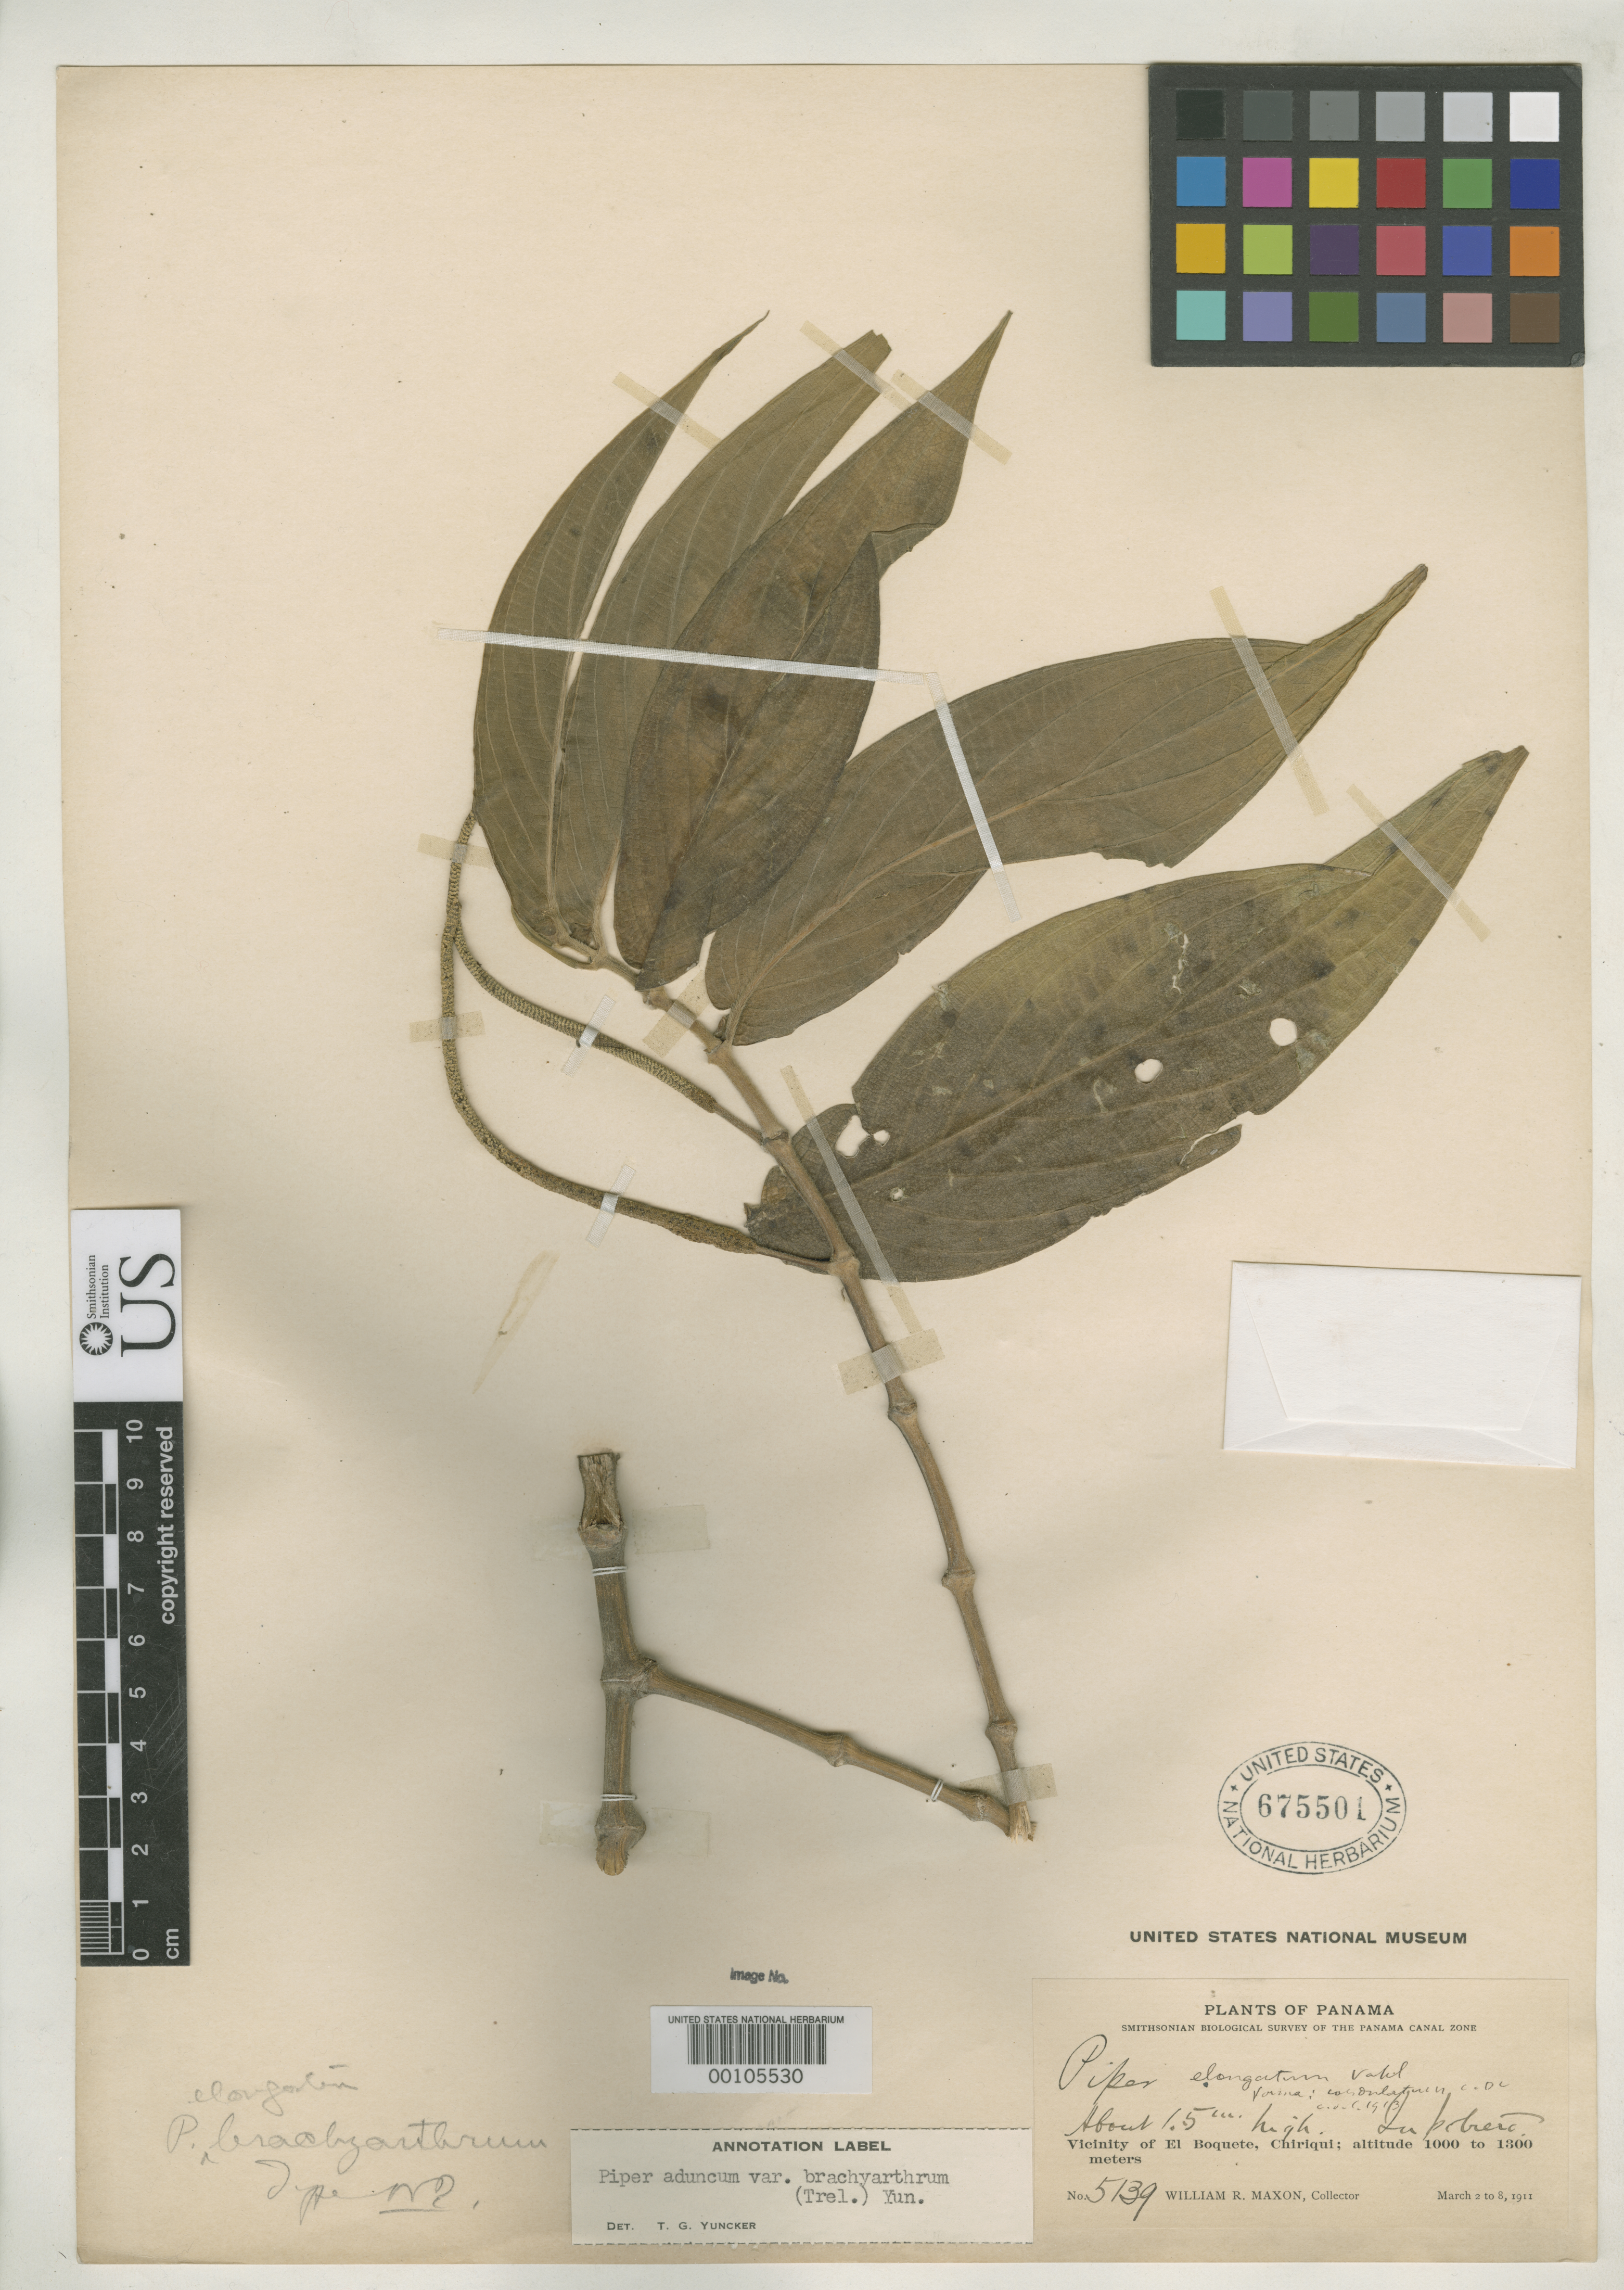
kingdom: Plantae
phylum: Tracheophyta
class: Magnoliopsida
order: Piperales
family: Piperaceae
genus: Piper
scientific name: Piper elongatum var. brachyarthrum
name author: Trel.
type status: Holotype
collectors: W. R. Maxon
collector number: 5139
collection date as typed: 02 Mar 1911 to 08 Mar 1911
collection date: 1911-03-02/1911-03-08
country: Panama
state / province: Chiriquí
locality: El Boquete vicinity.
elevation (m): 1000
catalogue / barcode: US 675501